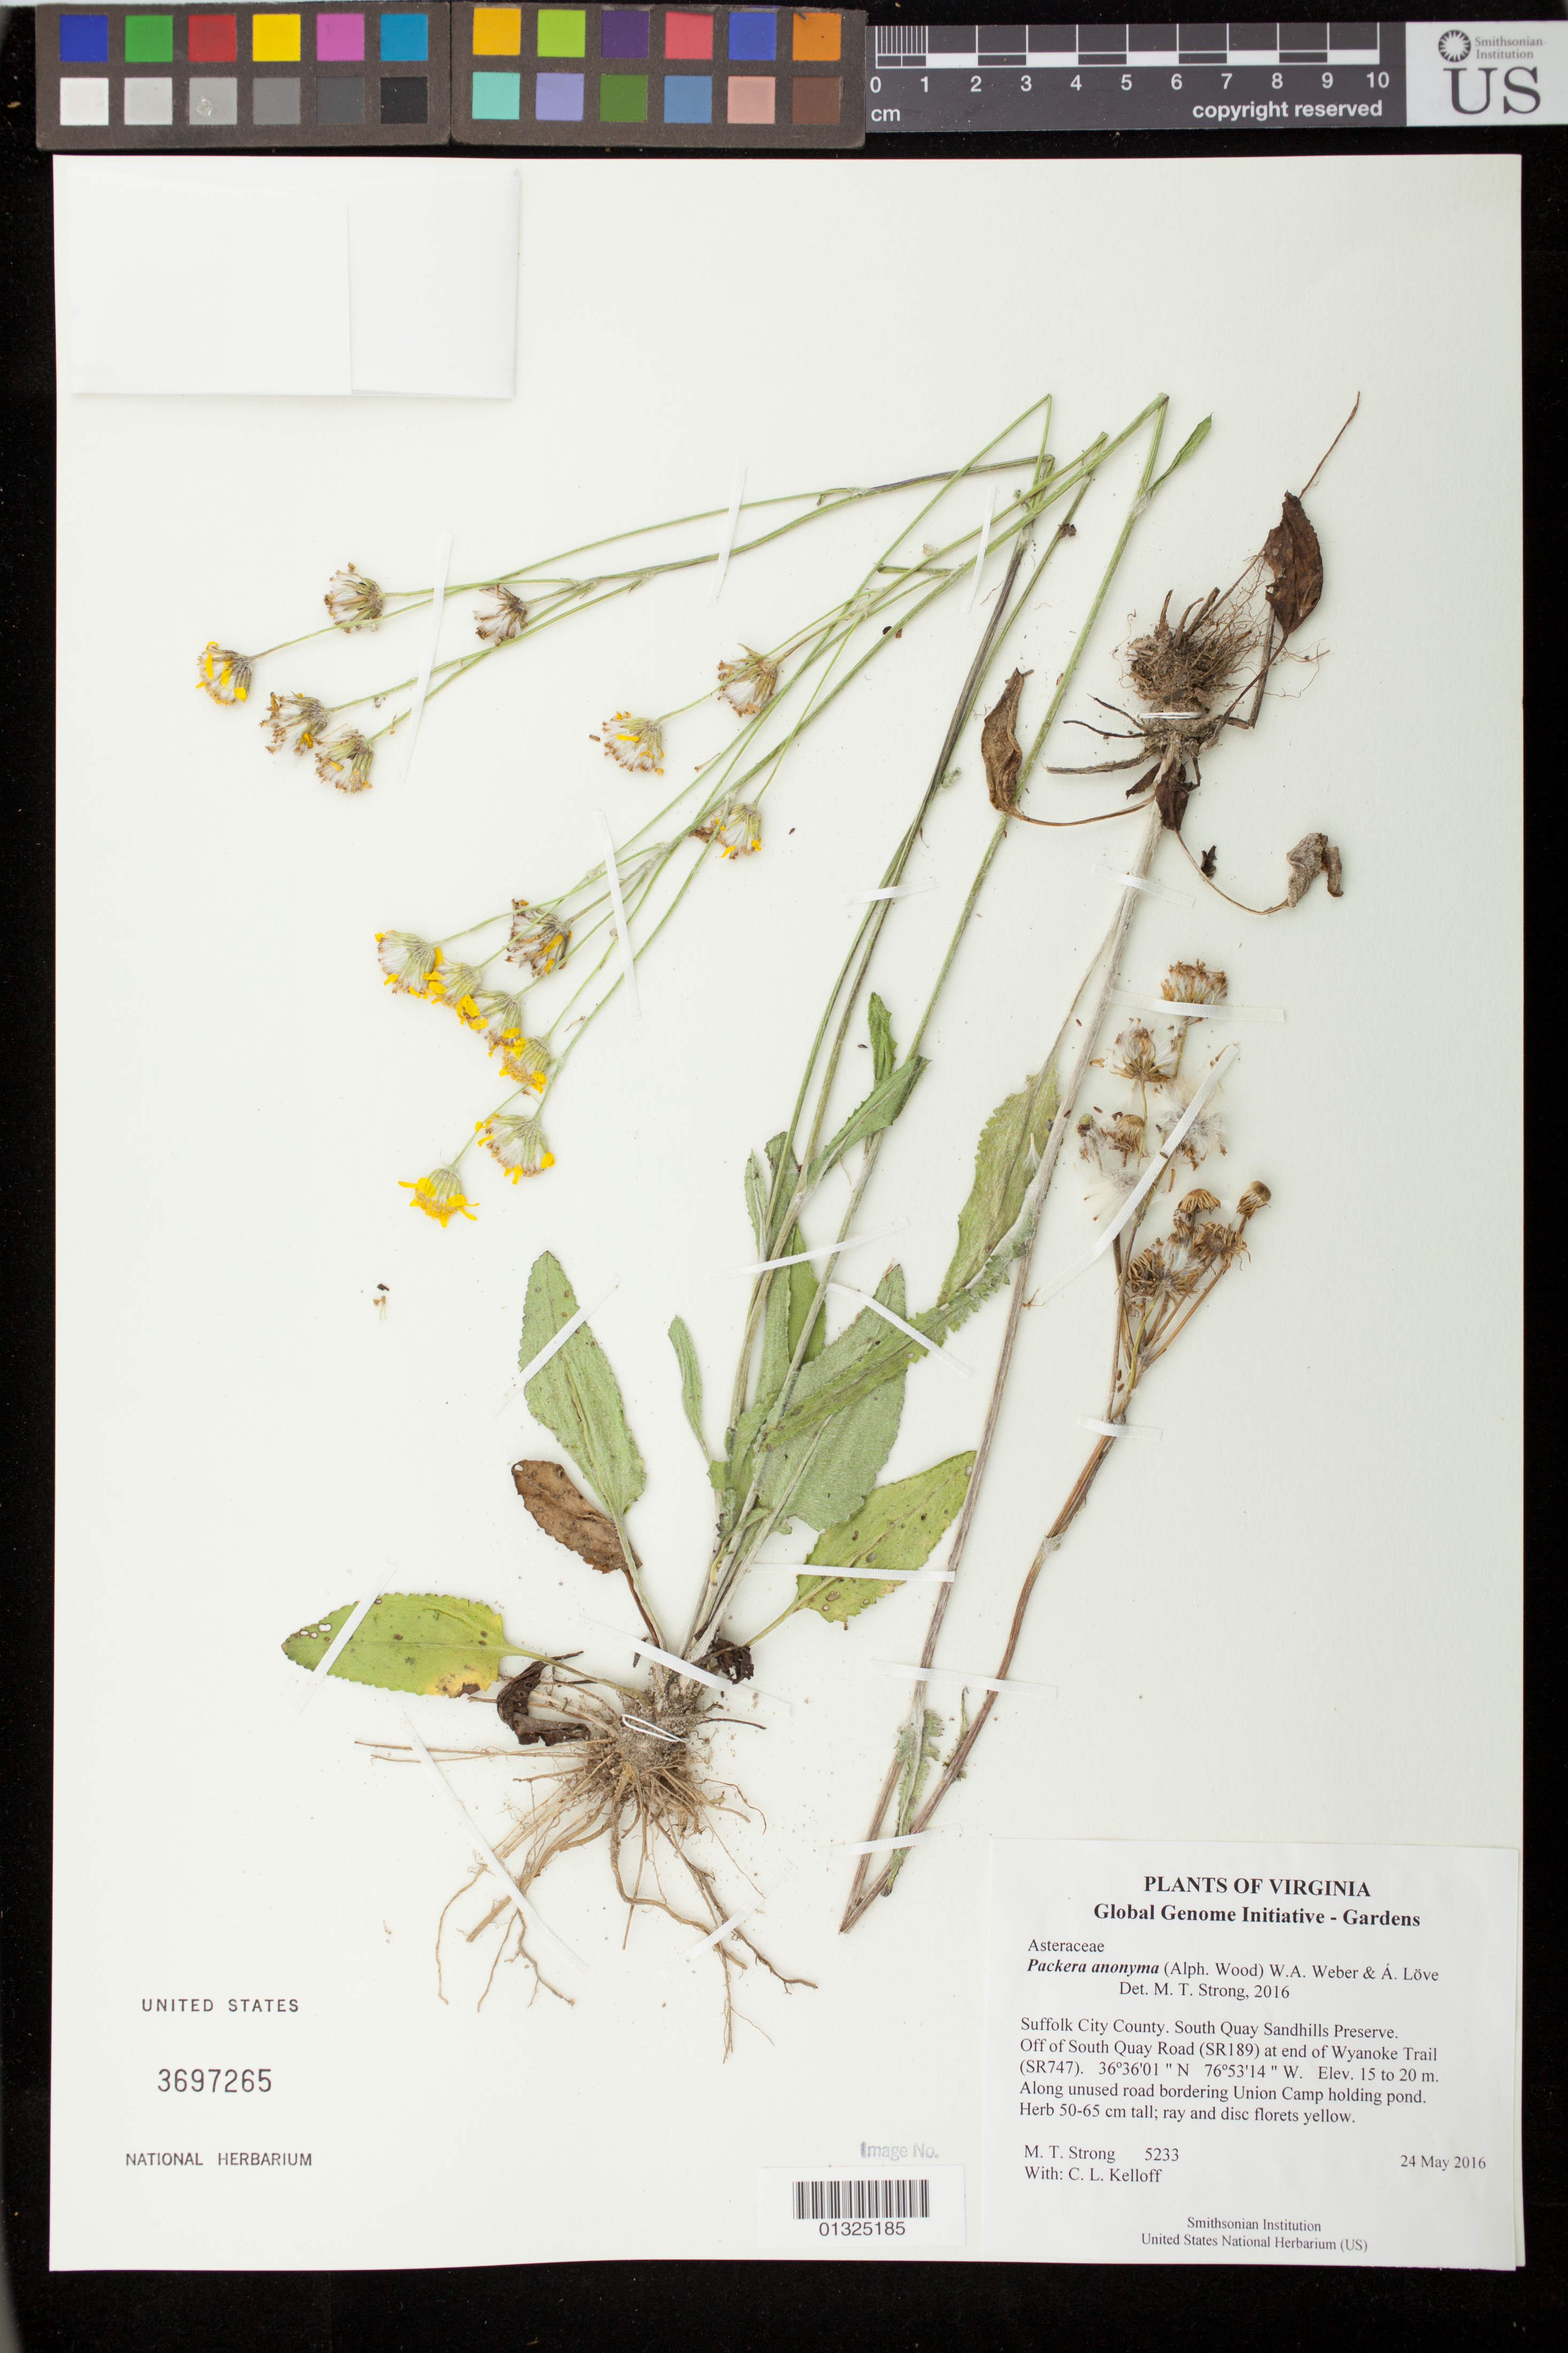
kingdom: Plantae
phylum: Tracheophyta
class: Magnoliopsida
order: Asterales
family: Asteraceae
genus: Packera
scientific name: Packera anonyma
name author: (Alph. Wood) W.A. Weber & Á. Löve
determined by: Strong, Mark T., (BOT), Smithsonian Institution - National Museum of Natural History (UNITED STATES)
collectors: M. T. Strong & C. L. Kelloff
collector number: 5233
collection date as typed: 24 May 2016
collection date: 2016-05-24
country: United States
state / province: Virginia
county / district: Southampton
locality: South Quay Sandhills Preserve. Off of South Quay Road (SR189) at end of Wyanoke Trail (SR747).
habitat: Along unused road bordering Union Camp holding pond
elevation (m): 15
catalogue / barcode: US 3697265